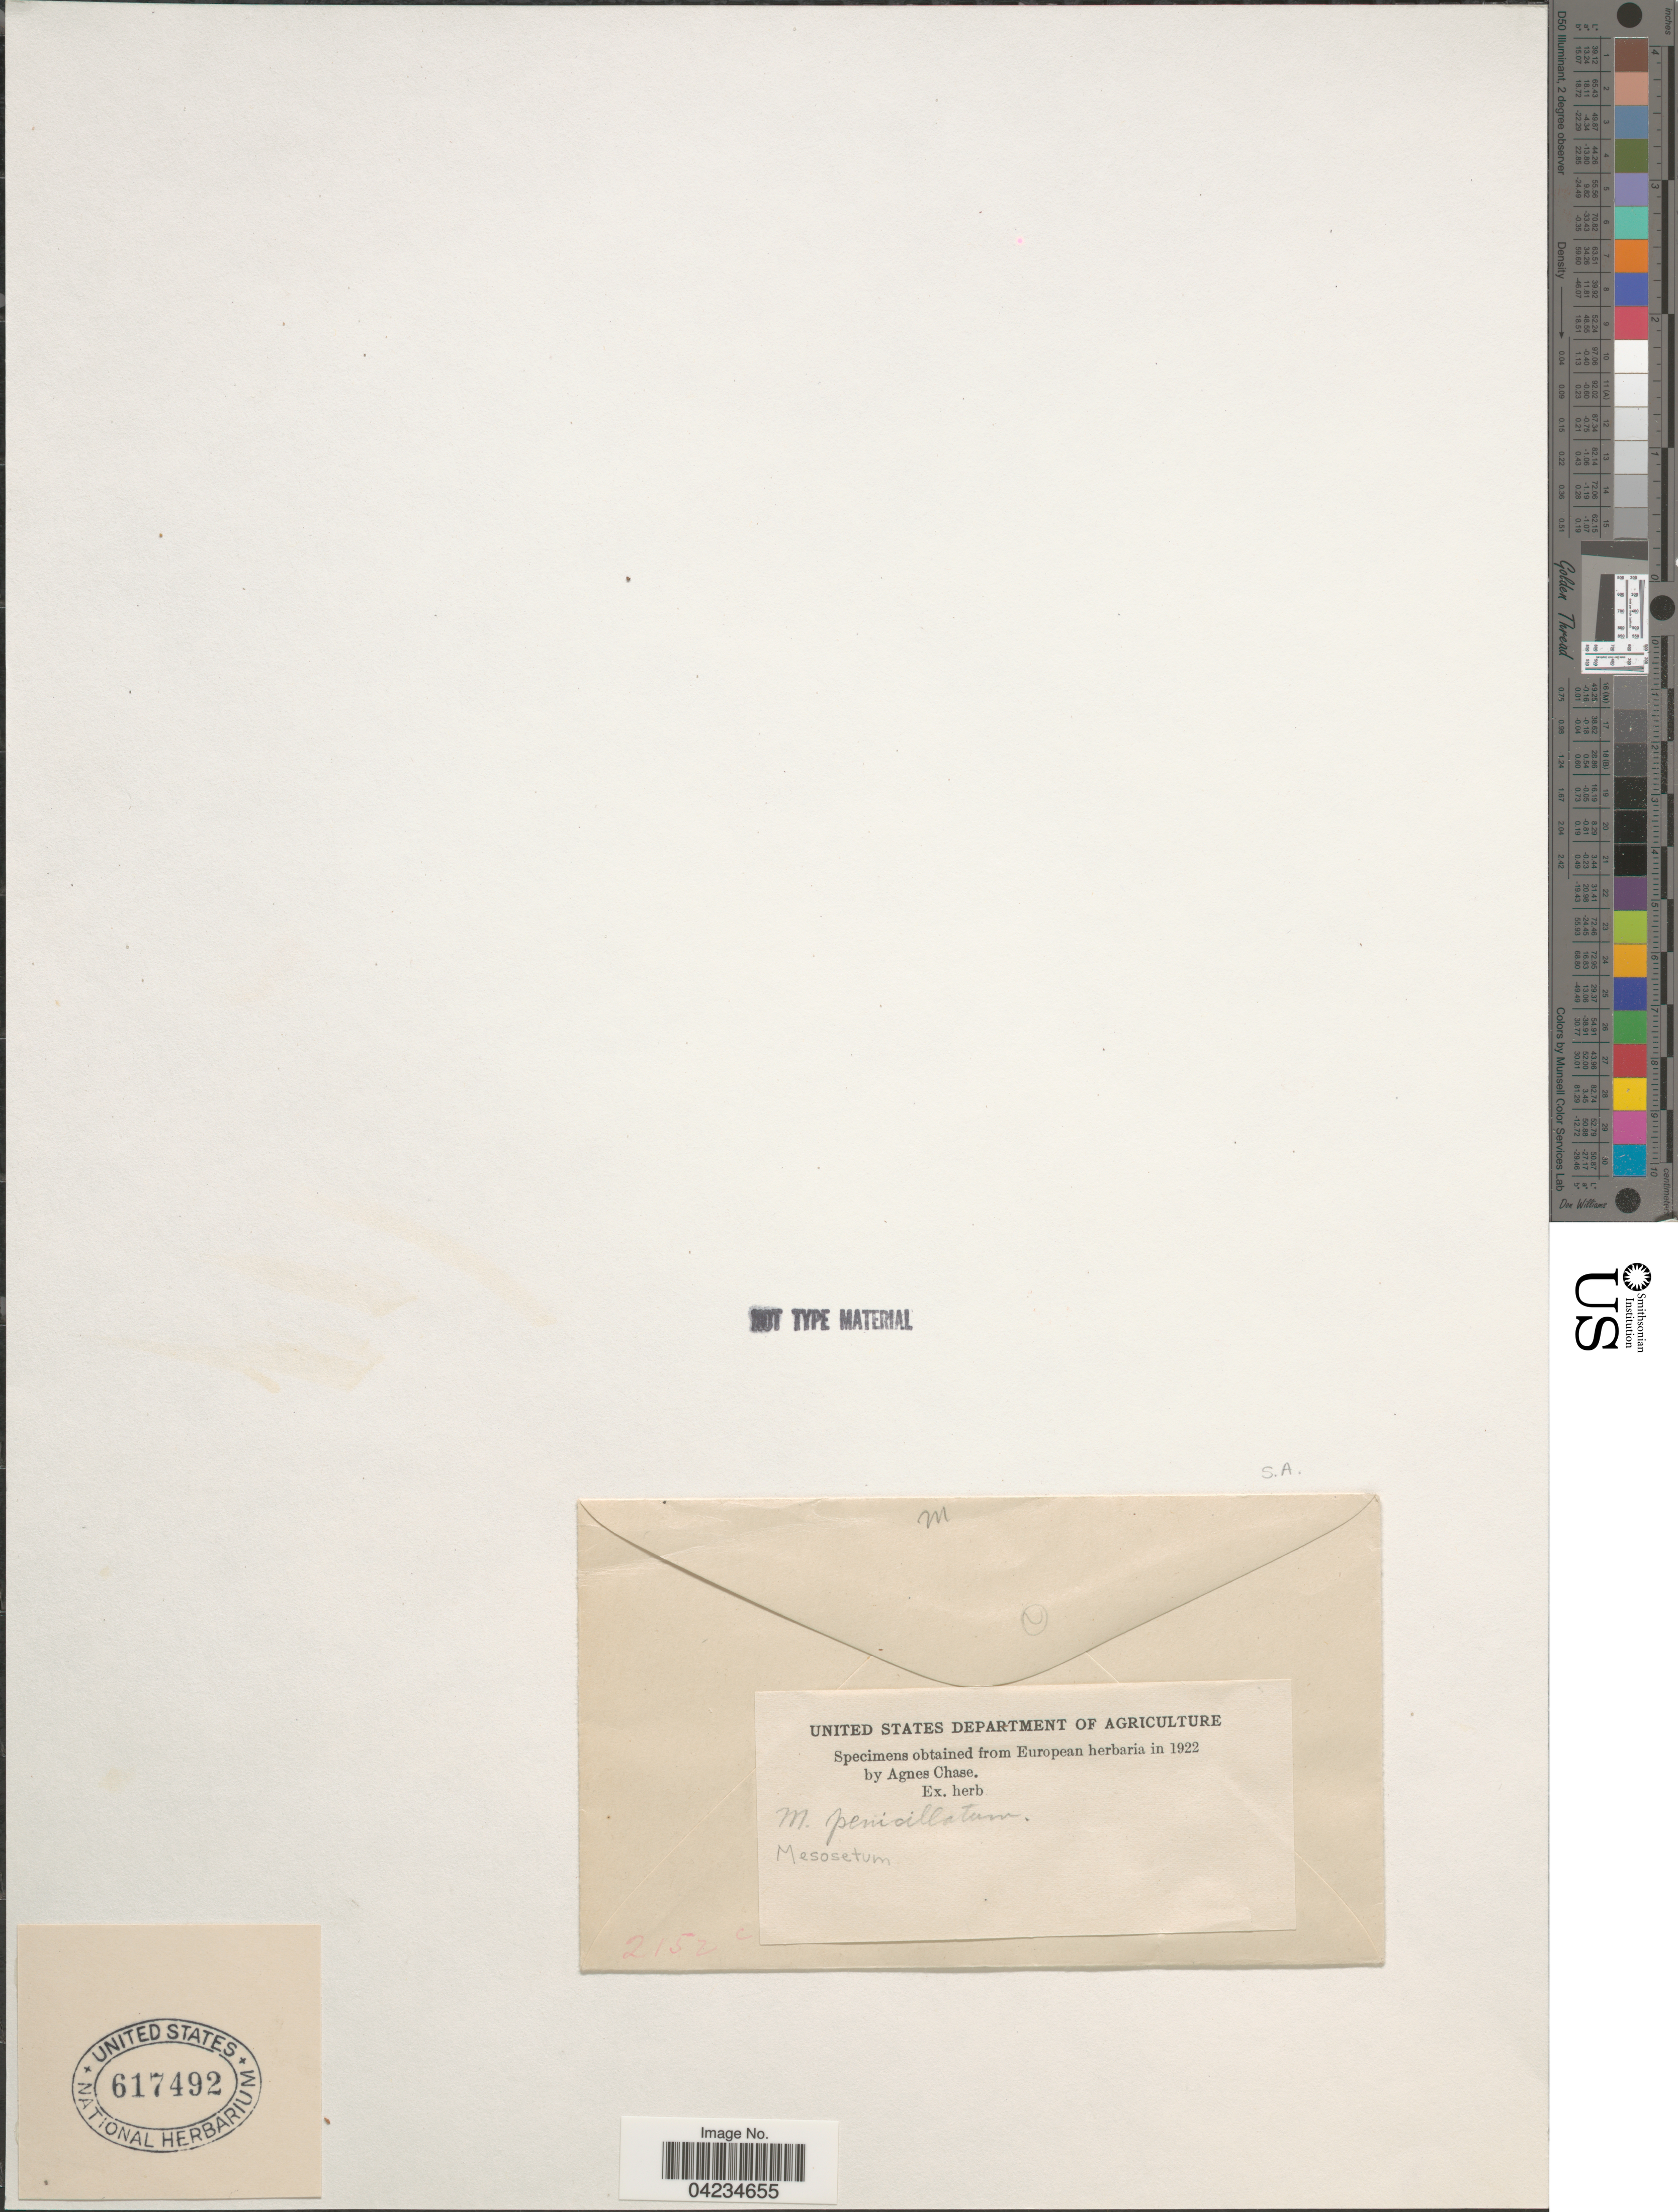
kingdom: Plantae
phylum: Tracheophyta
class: Liliopsida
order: Poales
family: Poaceae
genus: Mesosetum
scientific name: Mesosetum penicillatum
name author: Mez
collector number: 2152c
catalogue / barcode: US 617492